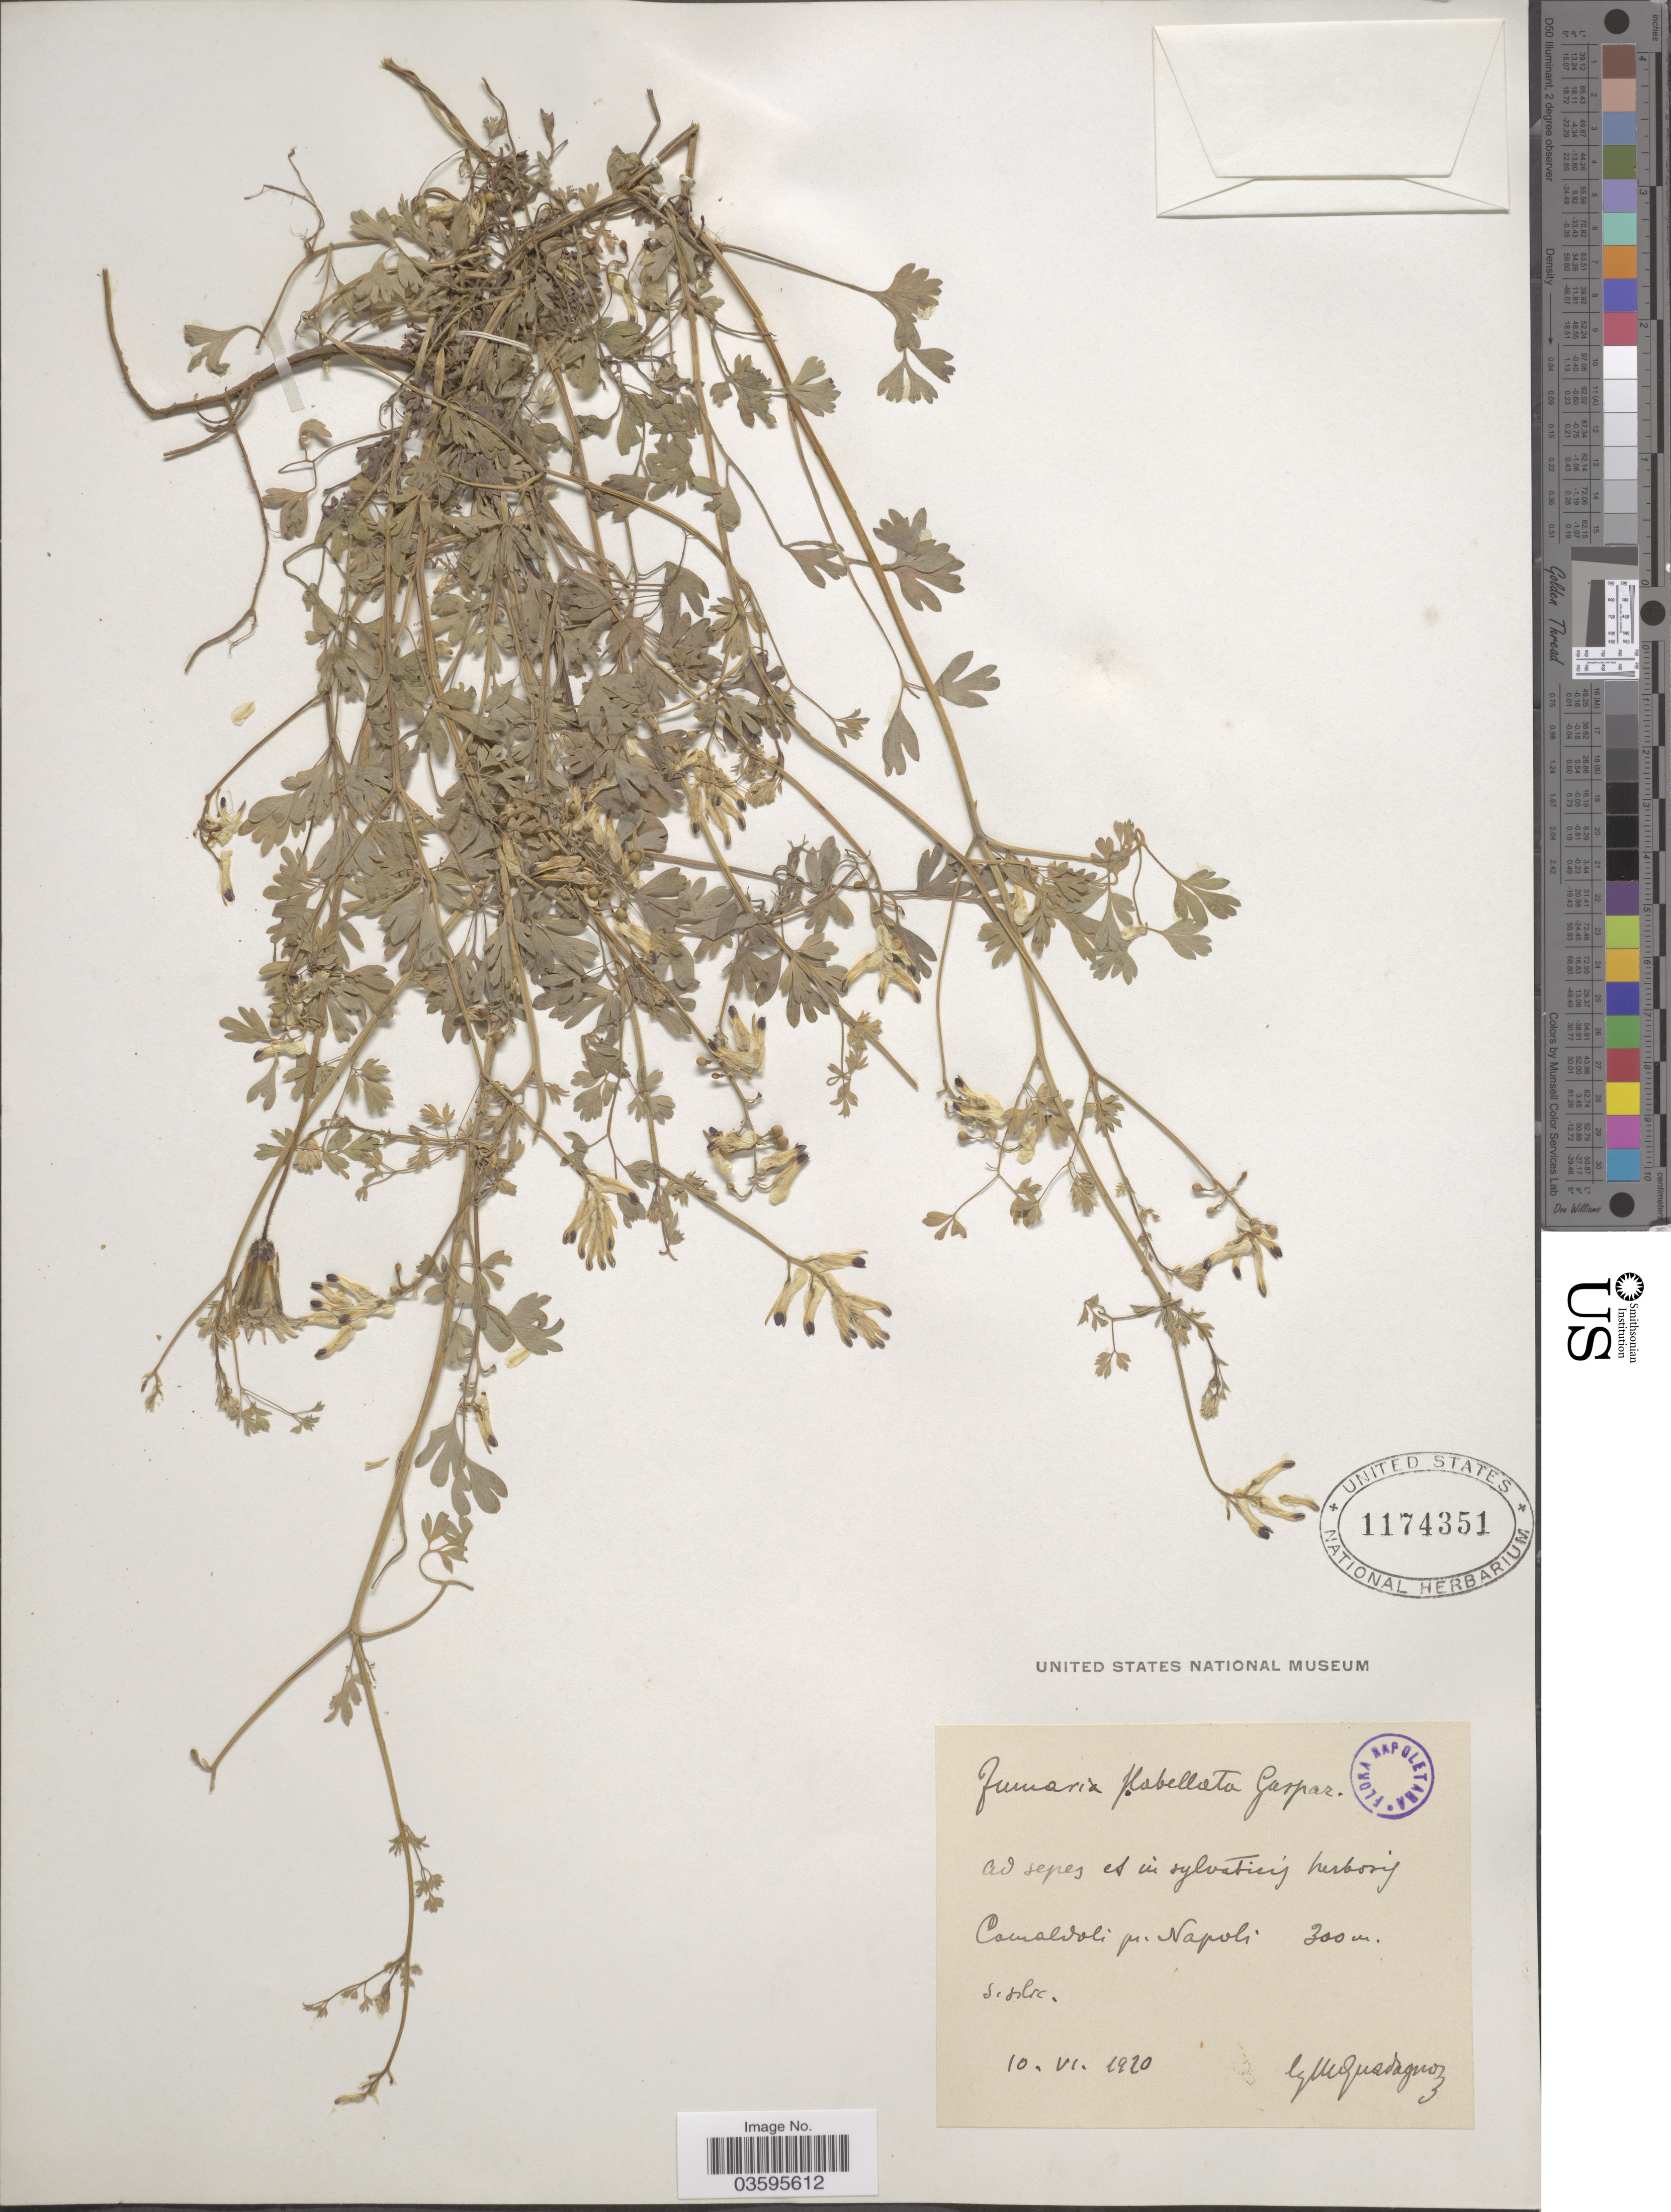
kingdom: Plantae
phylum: Tracheophyta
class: Magnoliopsida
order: Ranunculales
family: Papaveraceae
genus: Fumaria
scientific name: Fumaria flabellata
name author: Gasp.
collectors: M. Guadagno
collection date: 1920-06-10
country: Italy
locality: Ad sepes et in sylvaticis herbosis Camaldoli pr. Napoli.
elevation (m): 300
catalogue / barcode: US 1174351